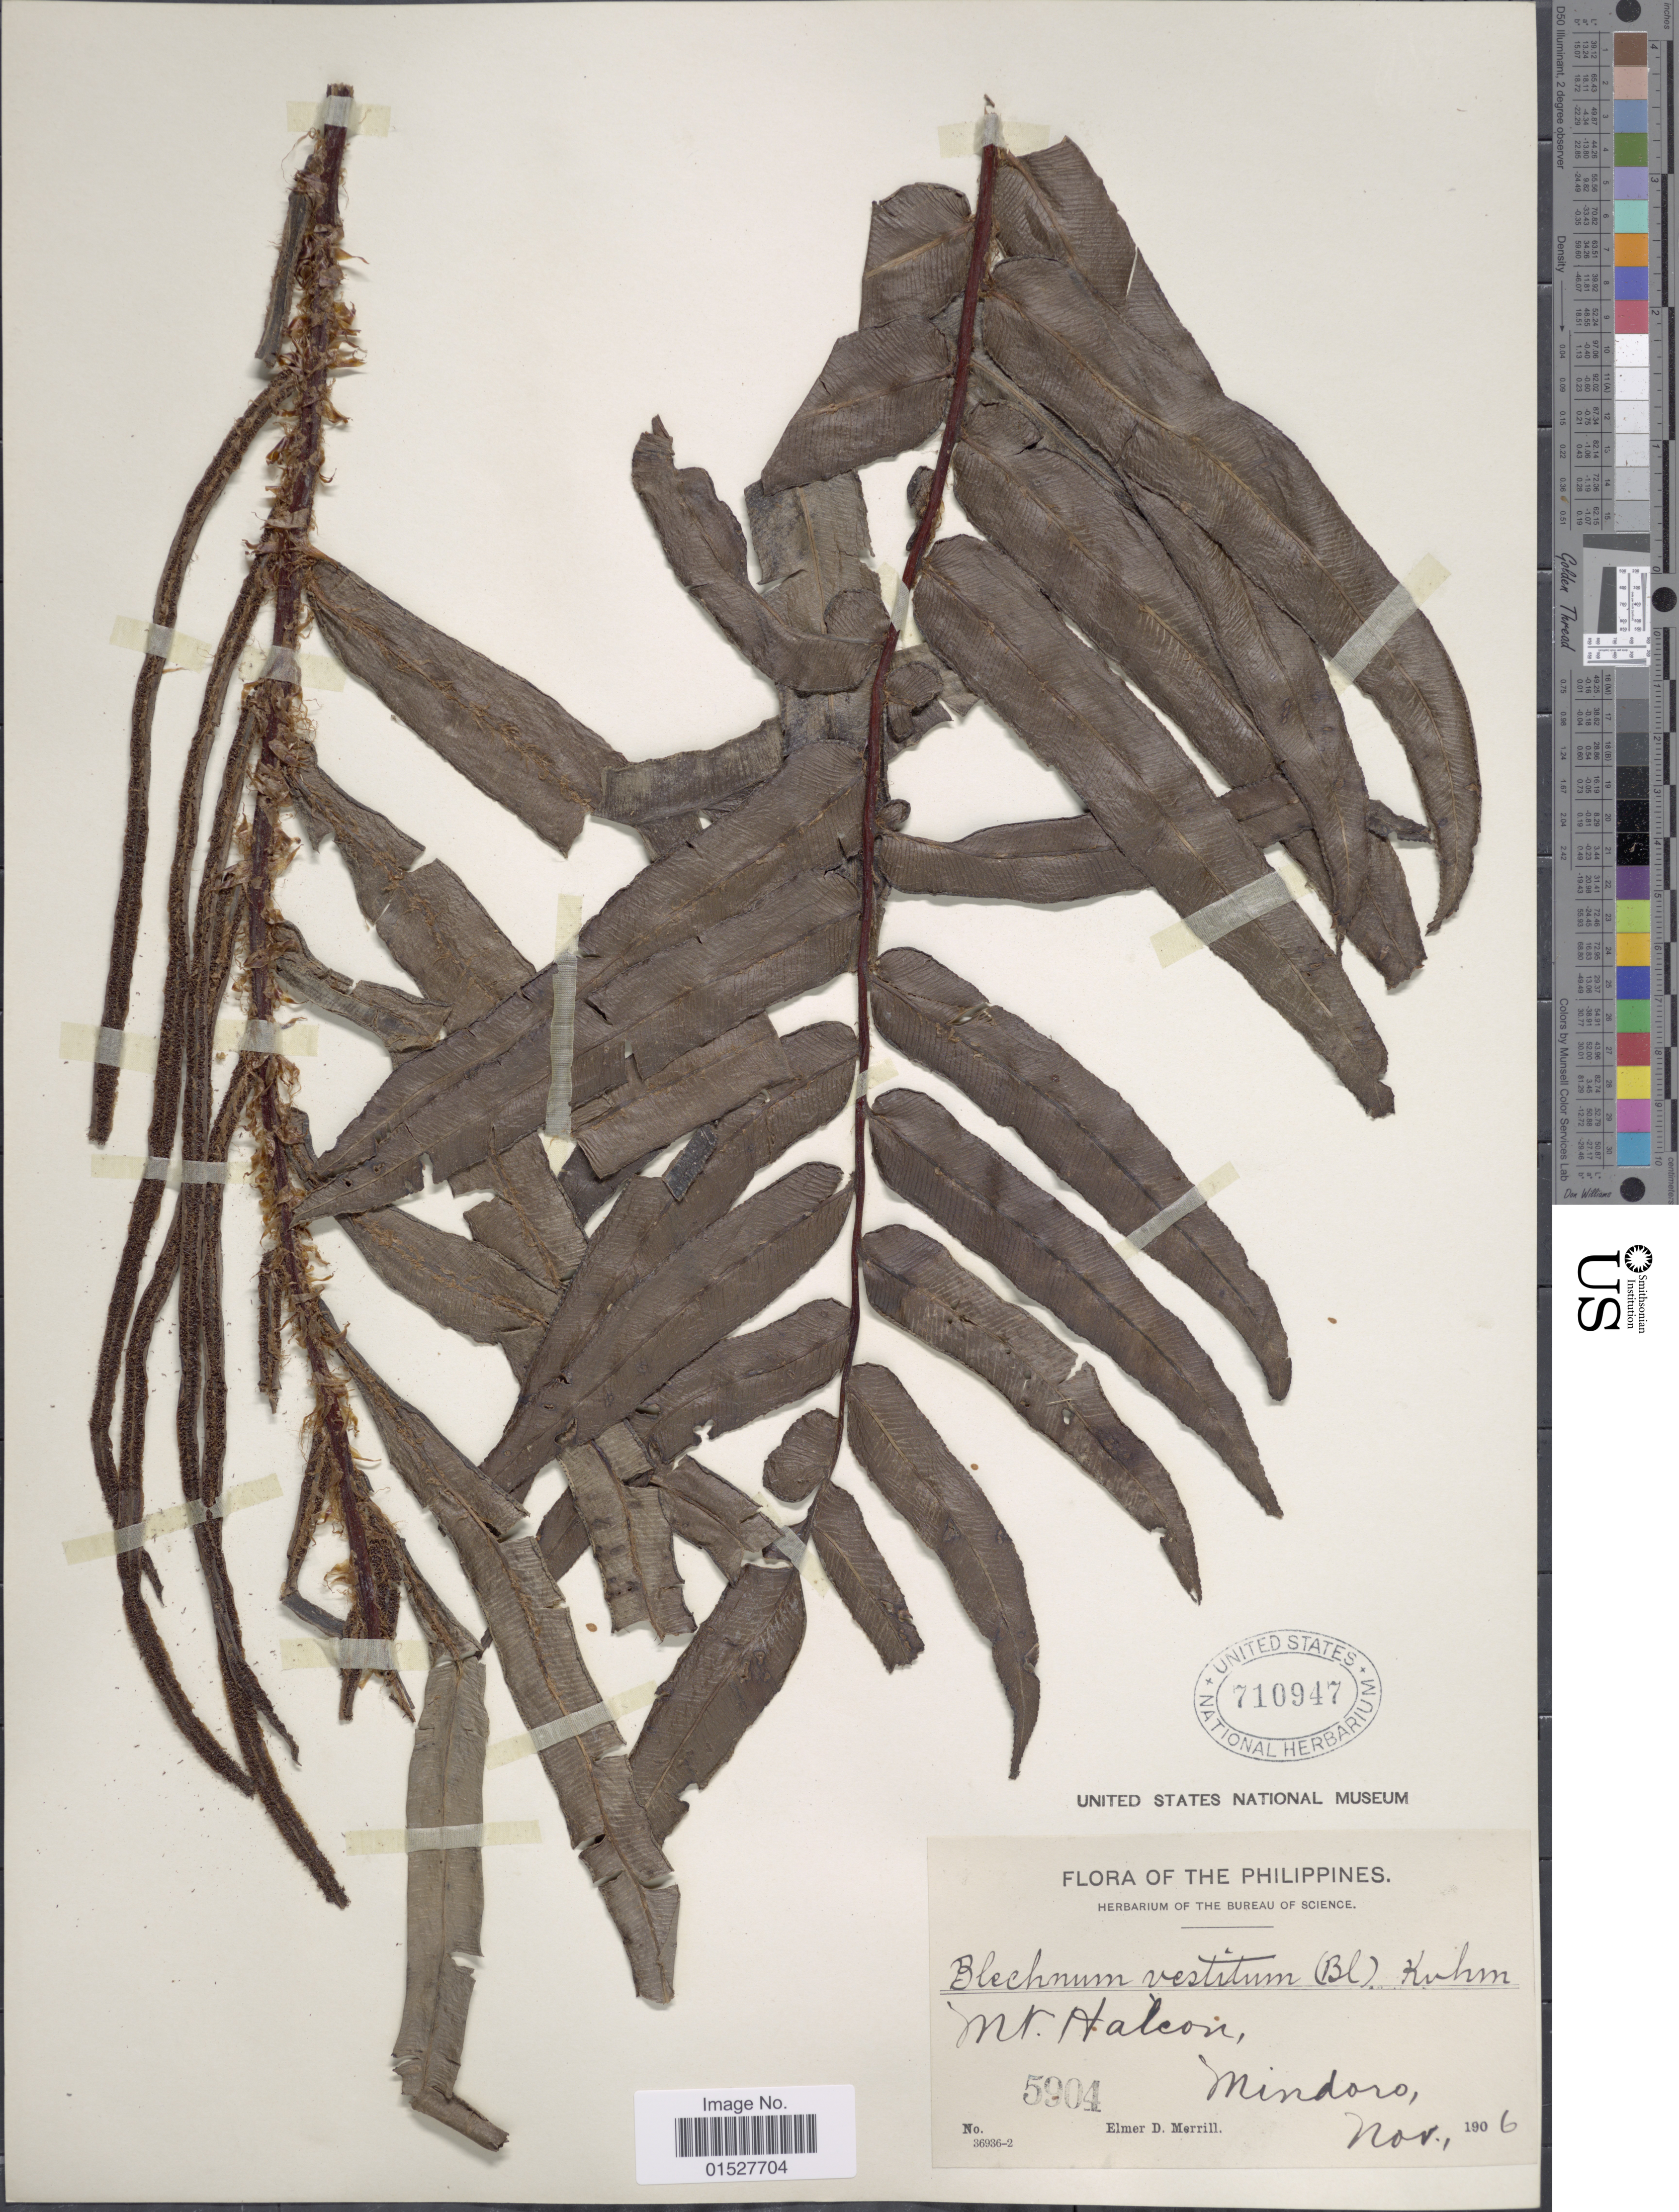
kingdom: Plantae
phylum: Tracheophyta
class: Polypodiopsida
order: Polypodiales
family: Blechnaceae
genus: Blechnum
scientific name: Blechnum vestitum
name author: (Blume) Kuhn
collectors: E. D. Merrill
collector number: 5904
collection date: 1906-11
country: Philippines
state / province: Mimaropa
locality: Mt. Halcon, Mindoro.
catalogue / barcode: US 710947